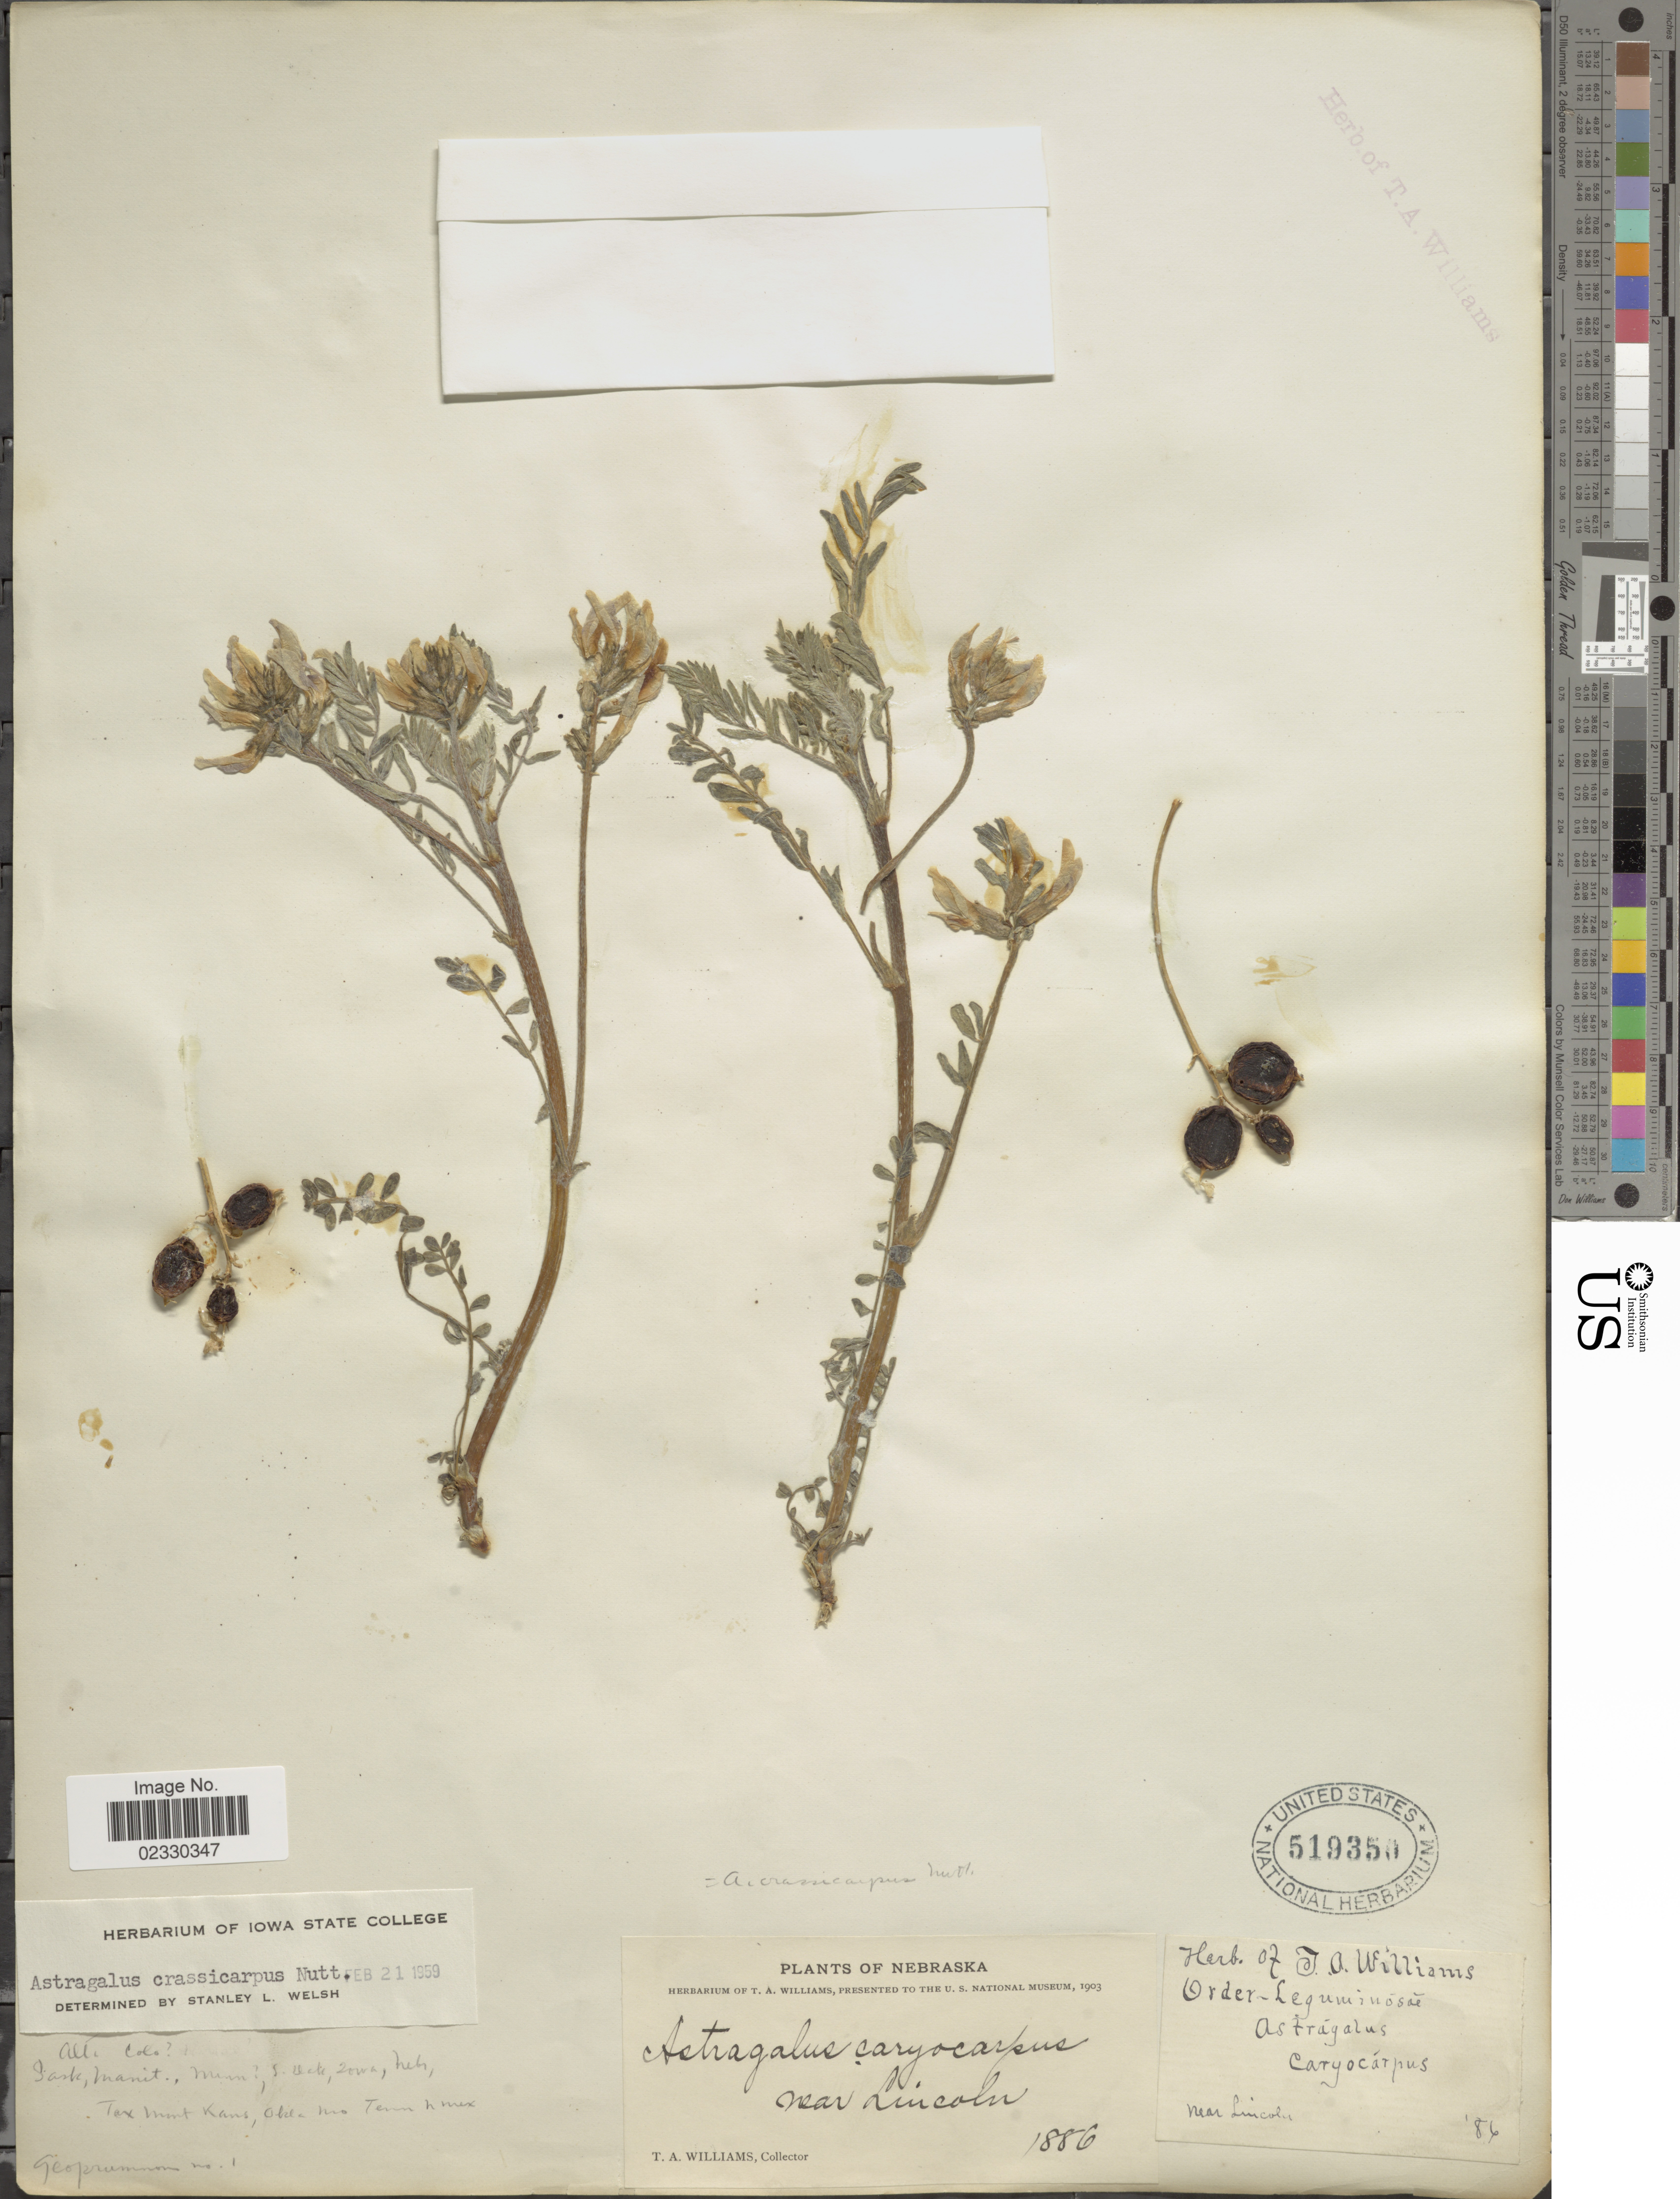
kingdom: Plantae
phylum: Tracheophyta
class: Magnoliopsida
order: Fabales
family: Fabaceae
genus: Astragalus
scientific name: Astragalus crassicarpus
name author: Nutt.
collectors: T. A. Williams (herbarium)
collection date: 1886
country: United States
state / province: Nebraska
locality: Near Lincoln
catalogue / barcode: US 519350